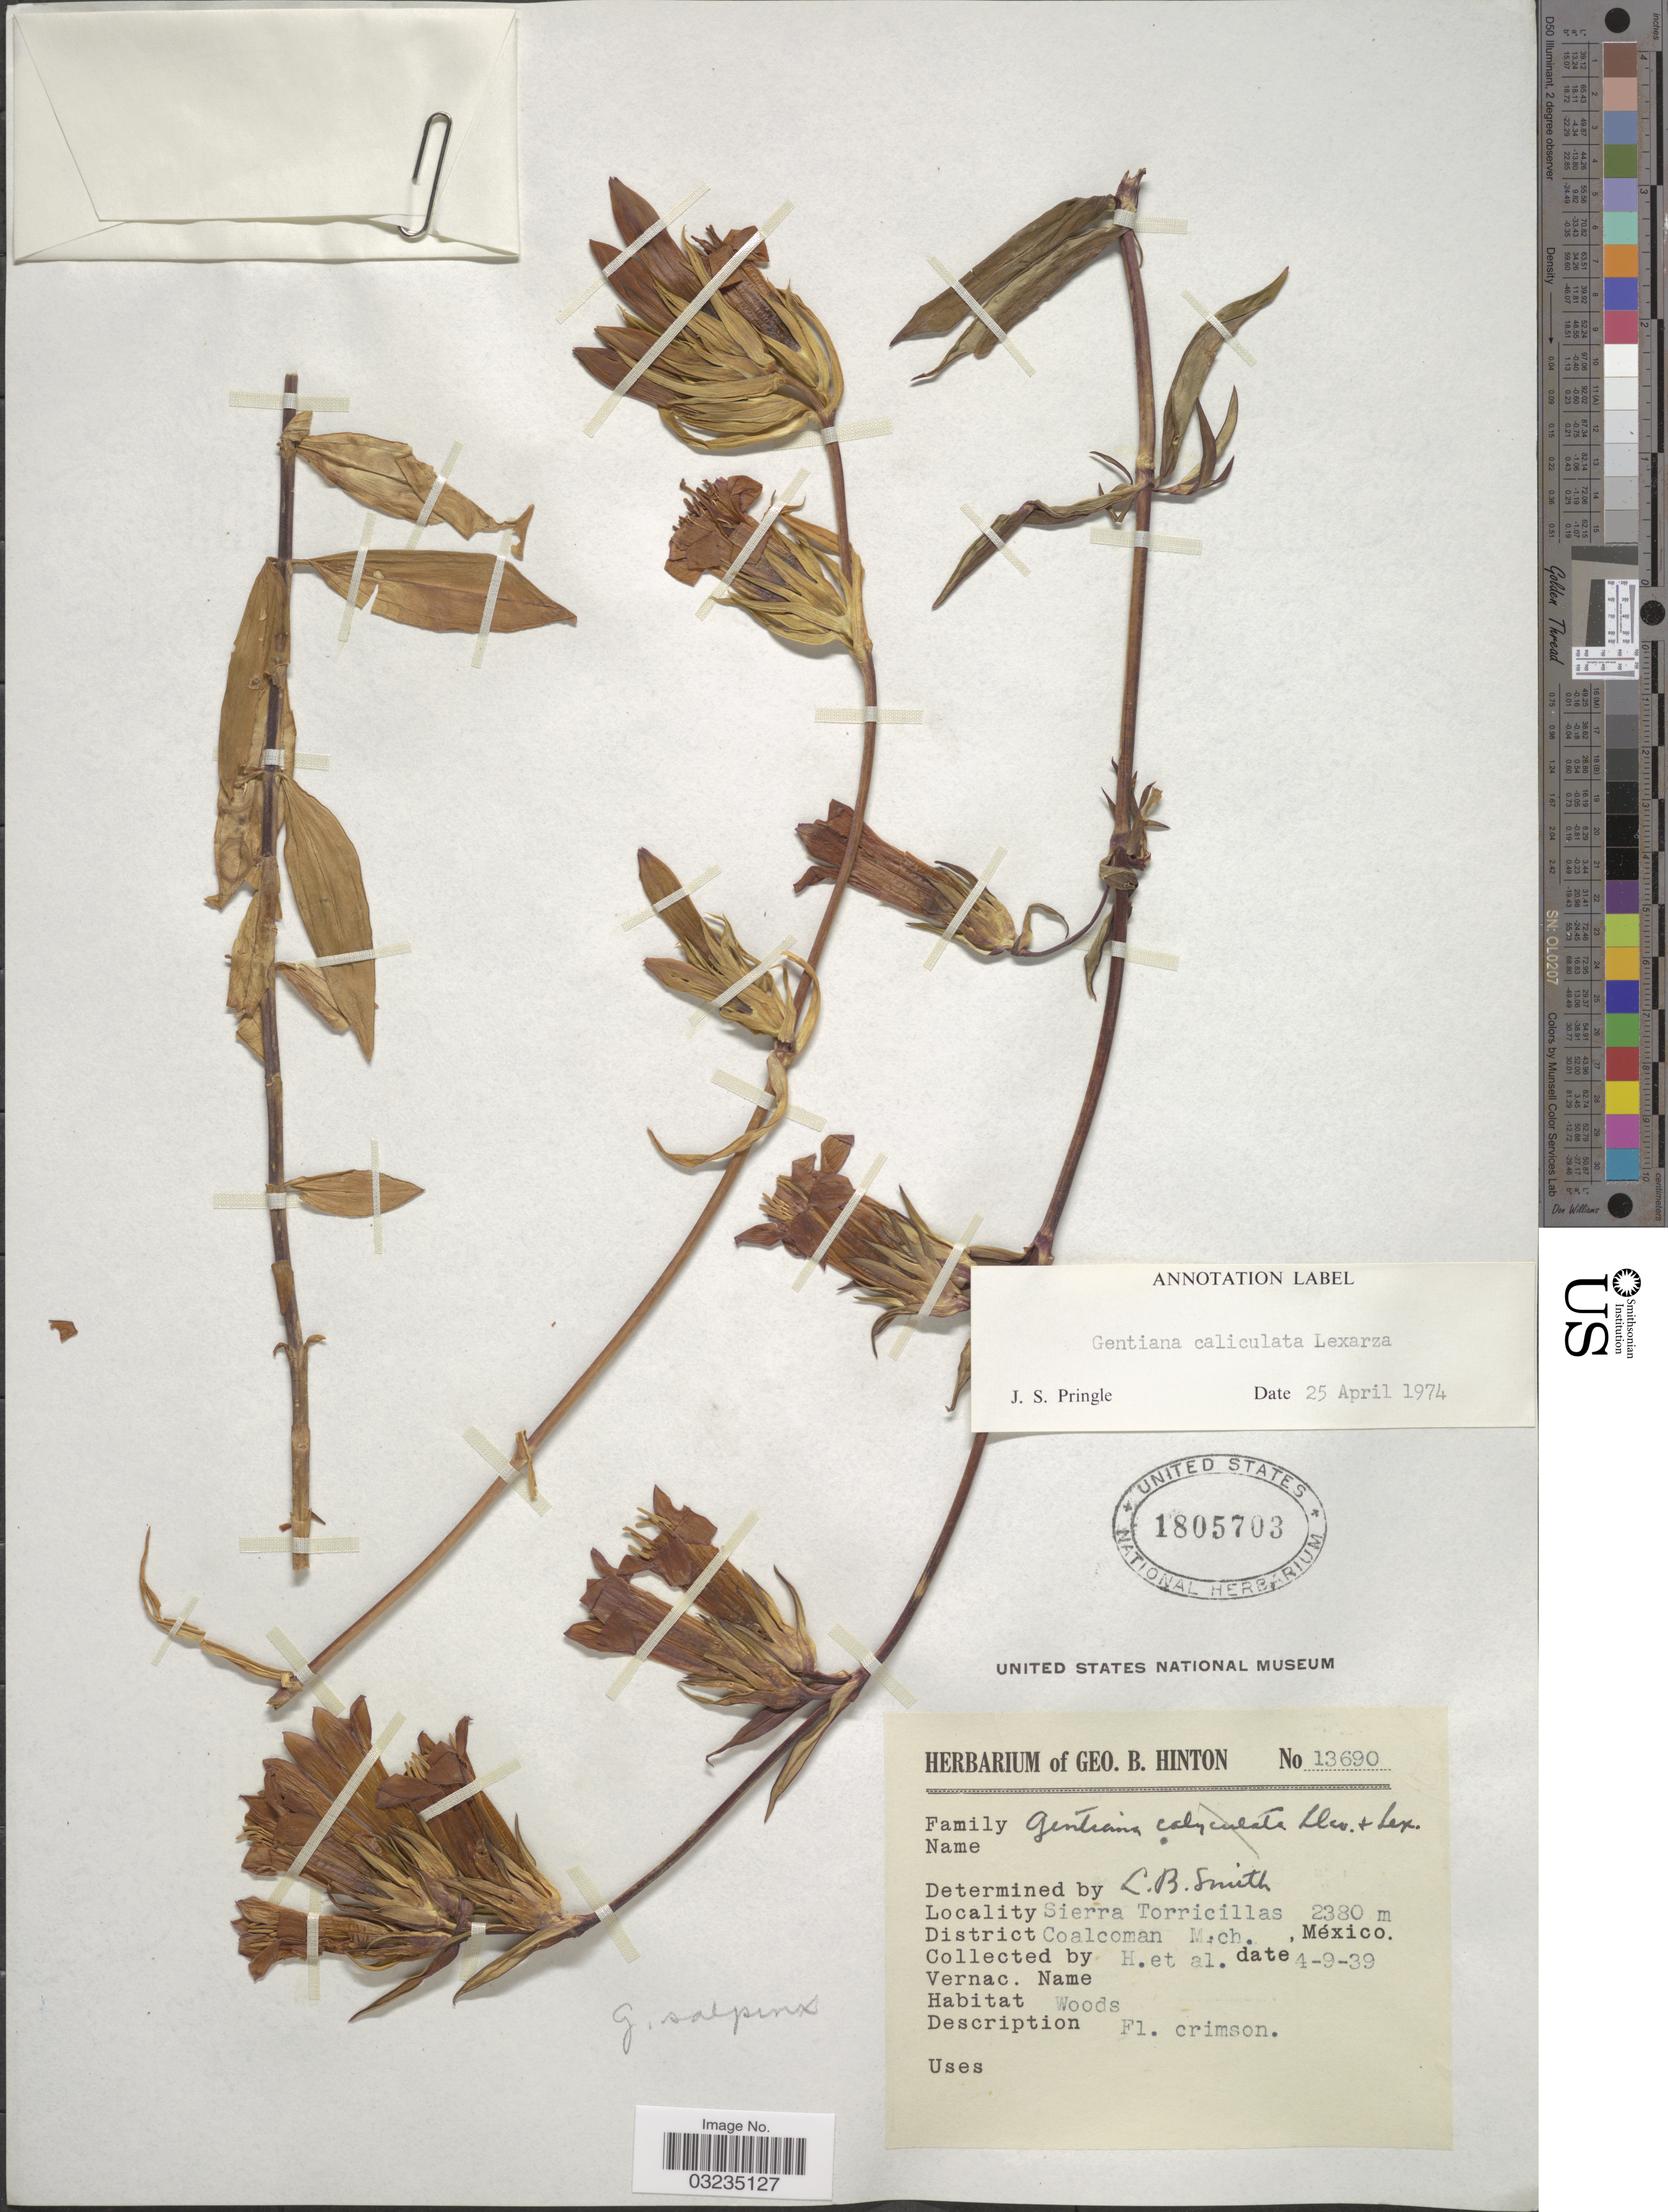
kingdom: Plantae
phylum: Tracheophyta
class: Magnoliopsida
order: Gentianales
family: Gentianaceae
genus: Gentiana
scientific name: Gentiana caliculata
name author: Lex.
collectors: G. B. Hinton & et al.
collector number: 13690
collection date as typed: Transcribed d/m/y: 4/9/39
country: Mexico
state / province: Michoacán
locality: Sierra Torricillas. District Coalcoman Mich.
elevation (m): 2380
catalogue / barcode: US 1805703